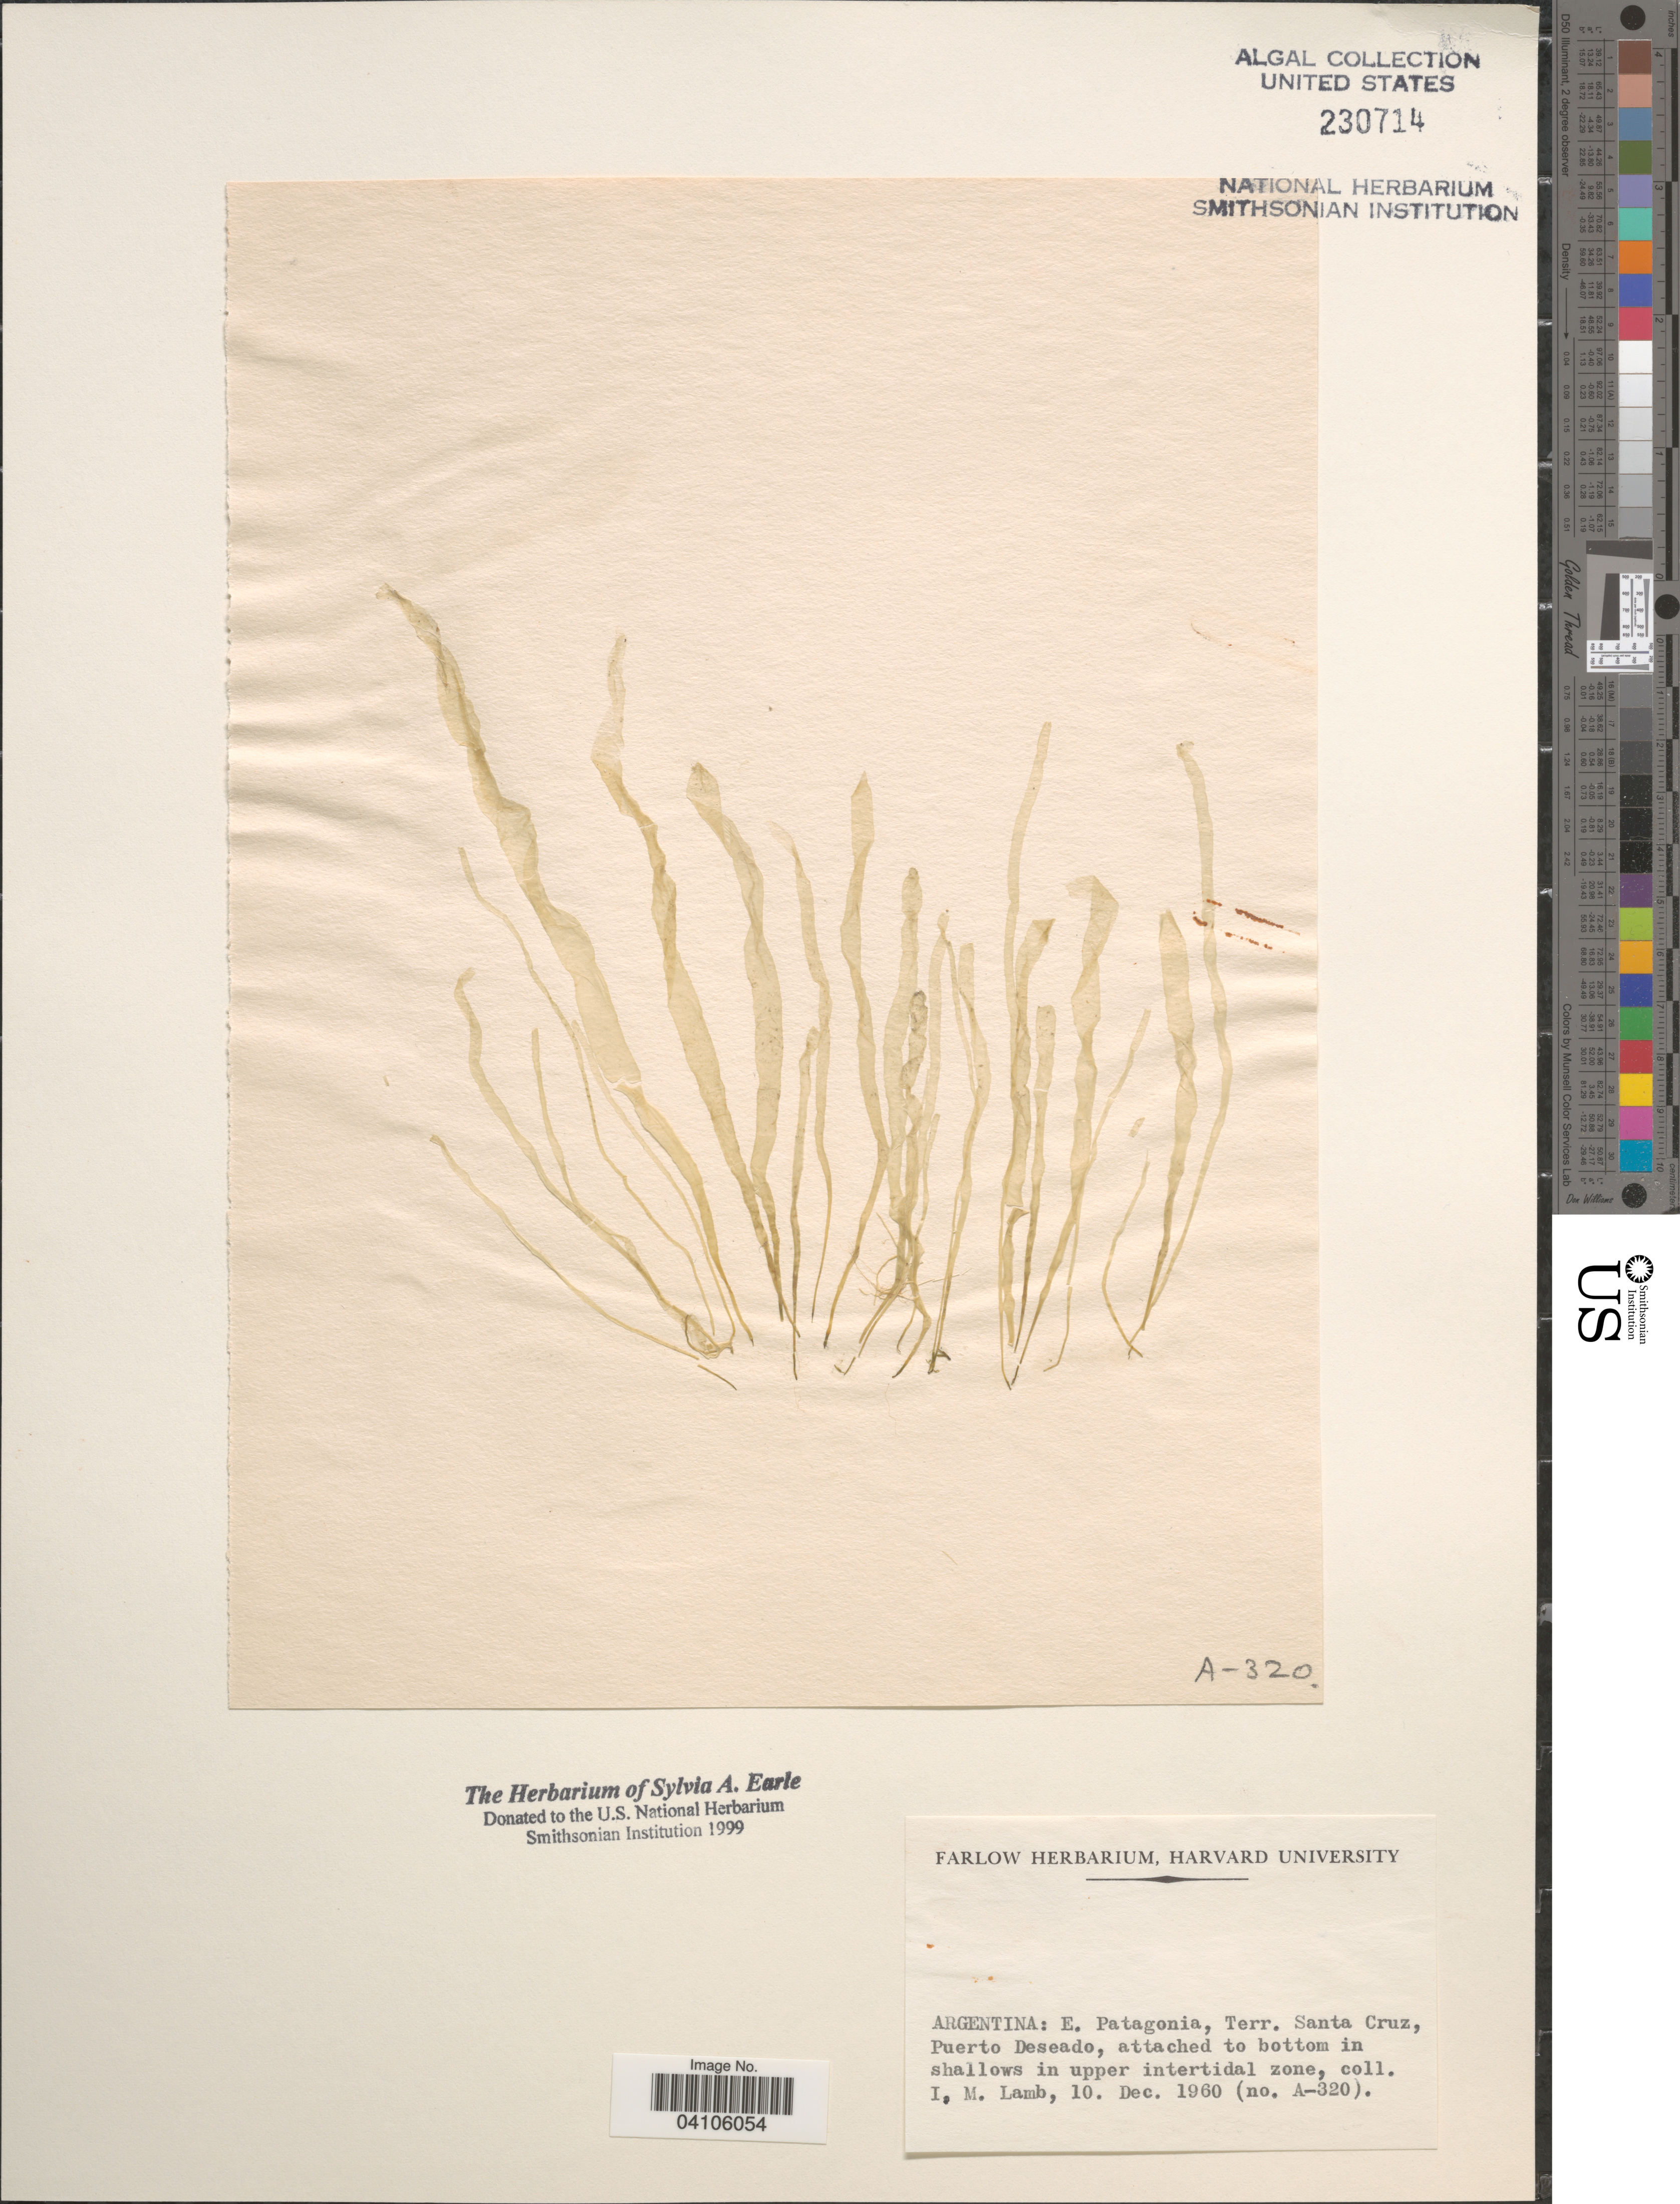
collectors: I. M. Lamb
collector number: A-320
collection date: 1960-12-10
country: Argentina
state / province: Santa Cruz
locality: E. Patagonia, Terr. Santa Cruz, Puerto Deseado.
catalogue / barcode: US 230714